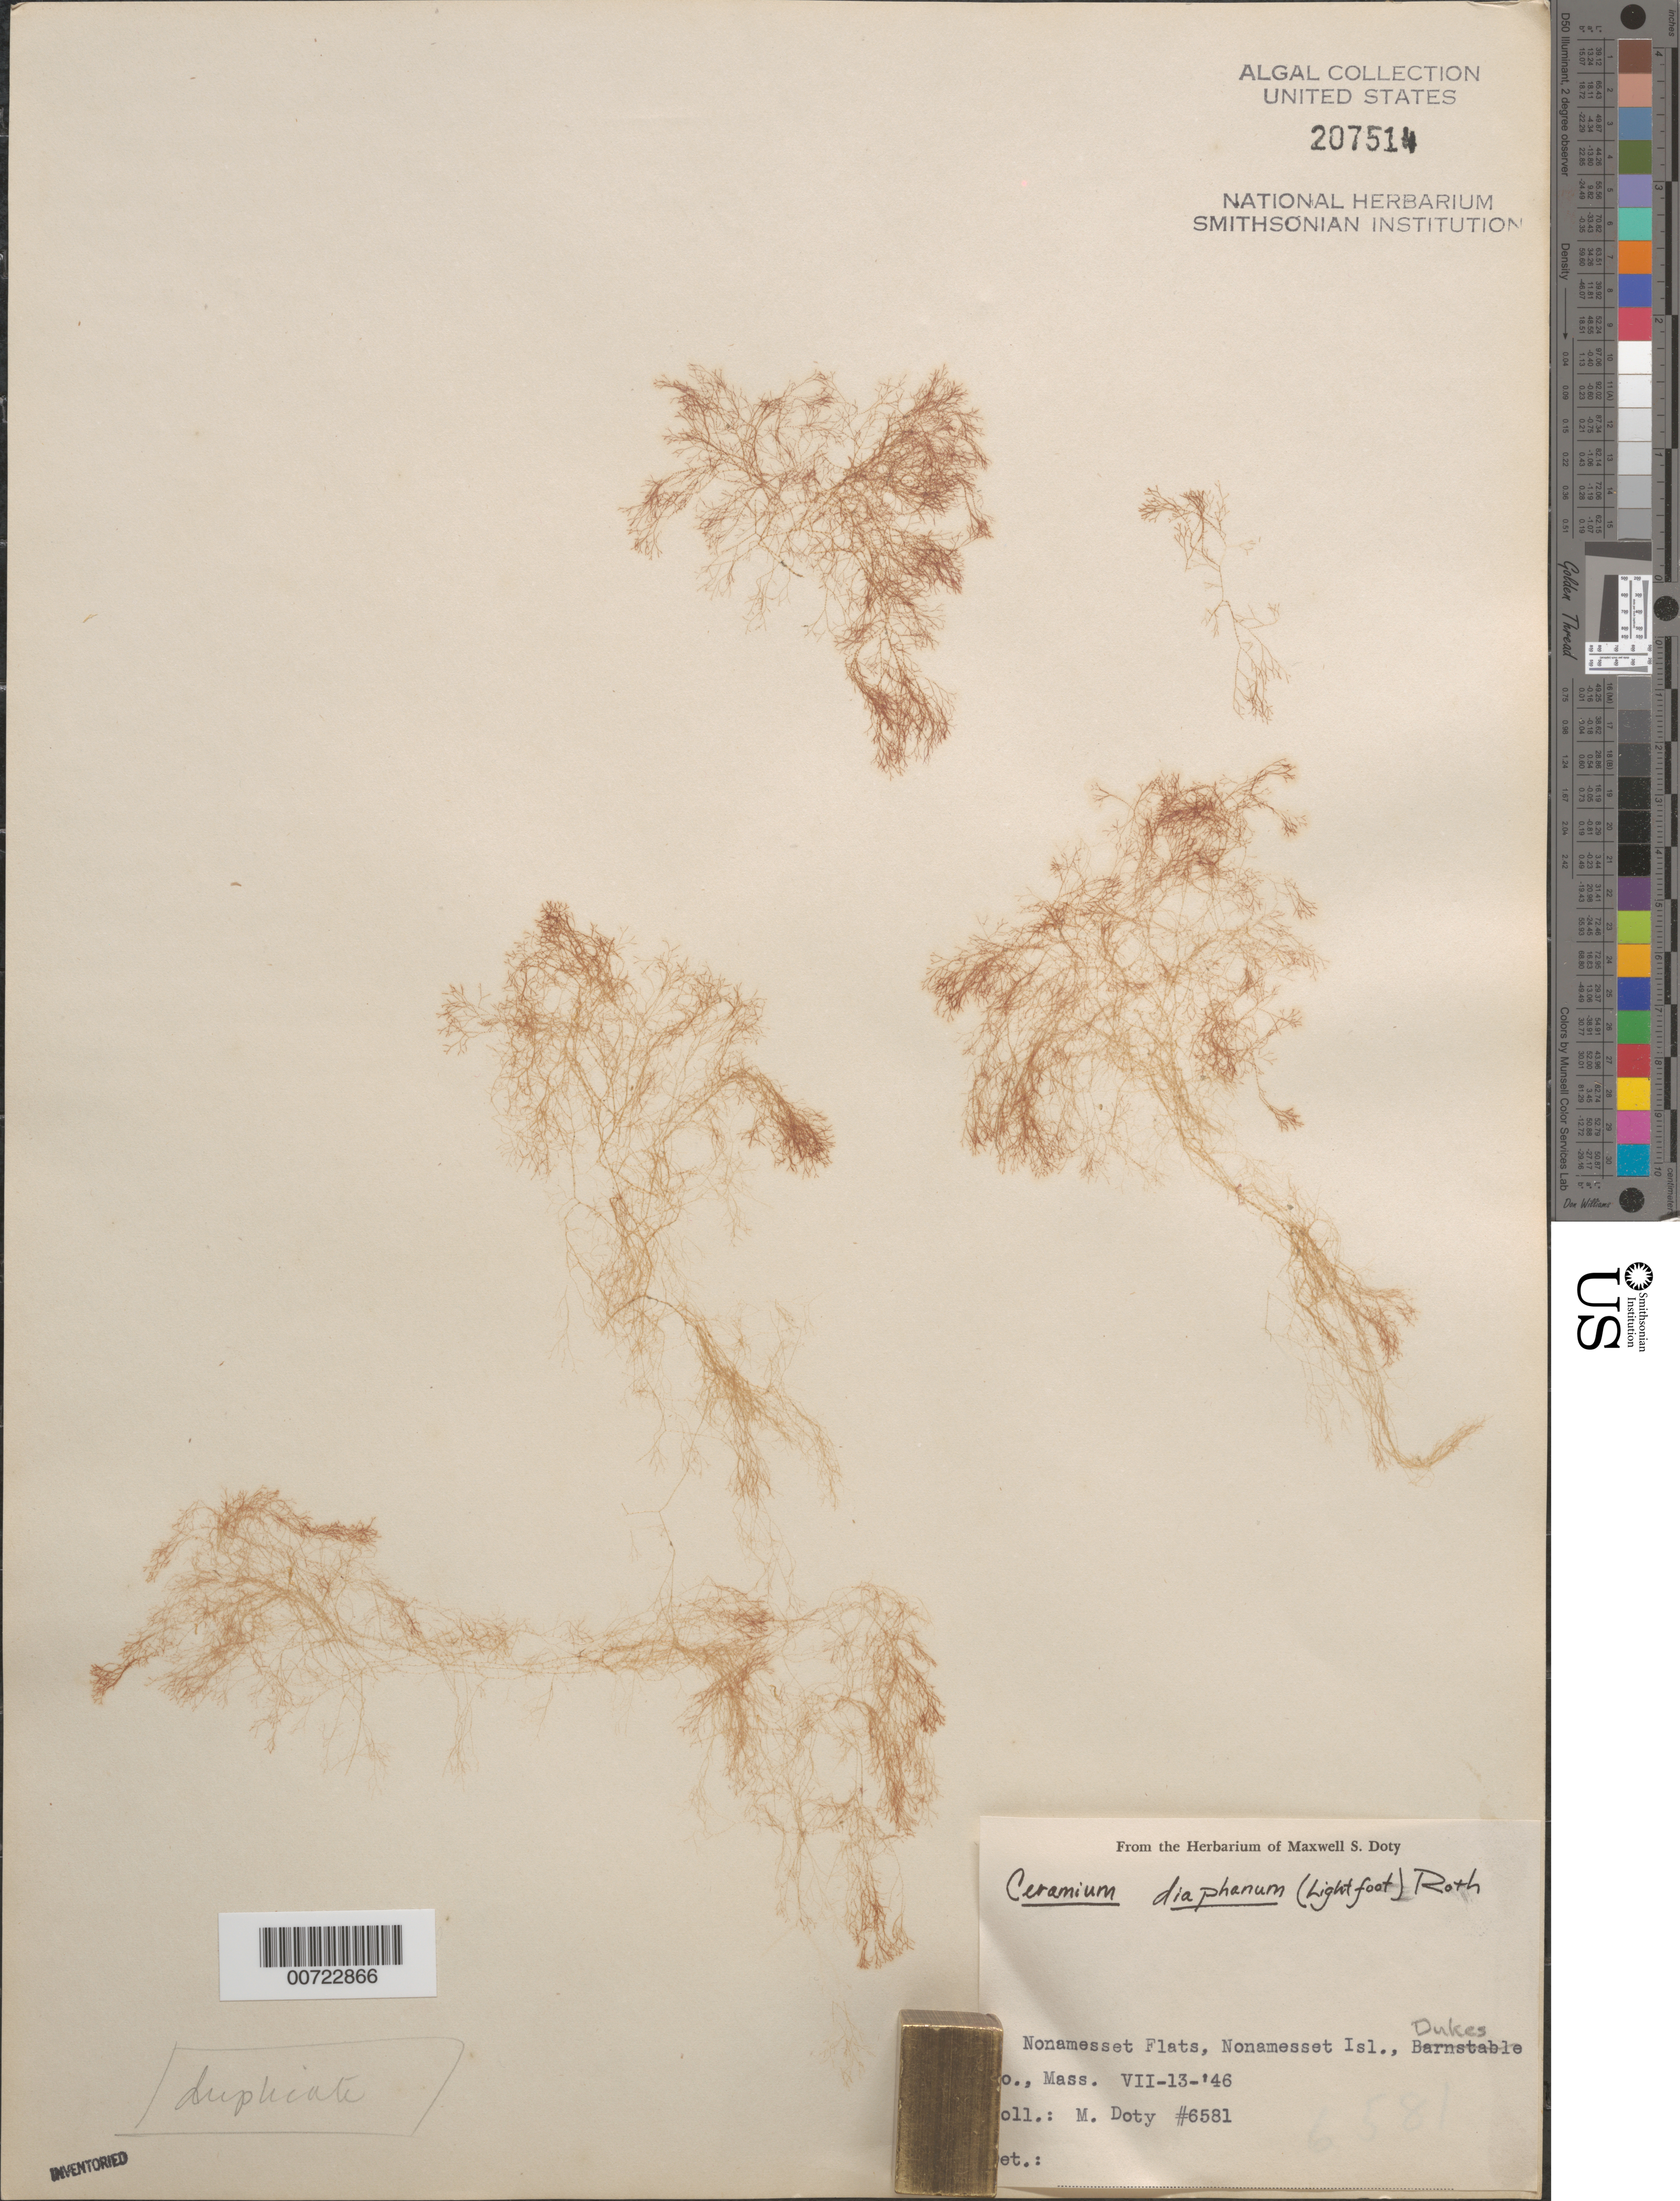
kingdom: Plantae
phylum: Rhodophyta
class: Florideophyceae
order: Ceramiales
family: Ceramiaceae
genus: Ceramium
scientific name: Ceramium diaphanum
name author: (Lightf.) Roth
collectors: M. S. Doty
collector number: MSD 6581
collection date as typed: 13 Jul 1946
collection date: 1946-07-13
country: United States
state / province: Massachusetts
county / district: Dukes County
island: Nonamesset Island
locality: Nonamesset Flats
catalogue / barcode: US 207514